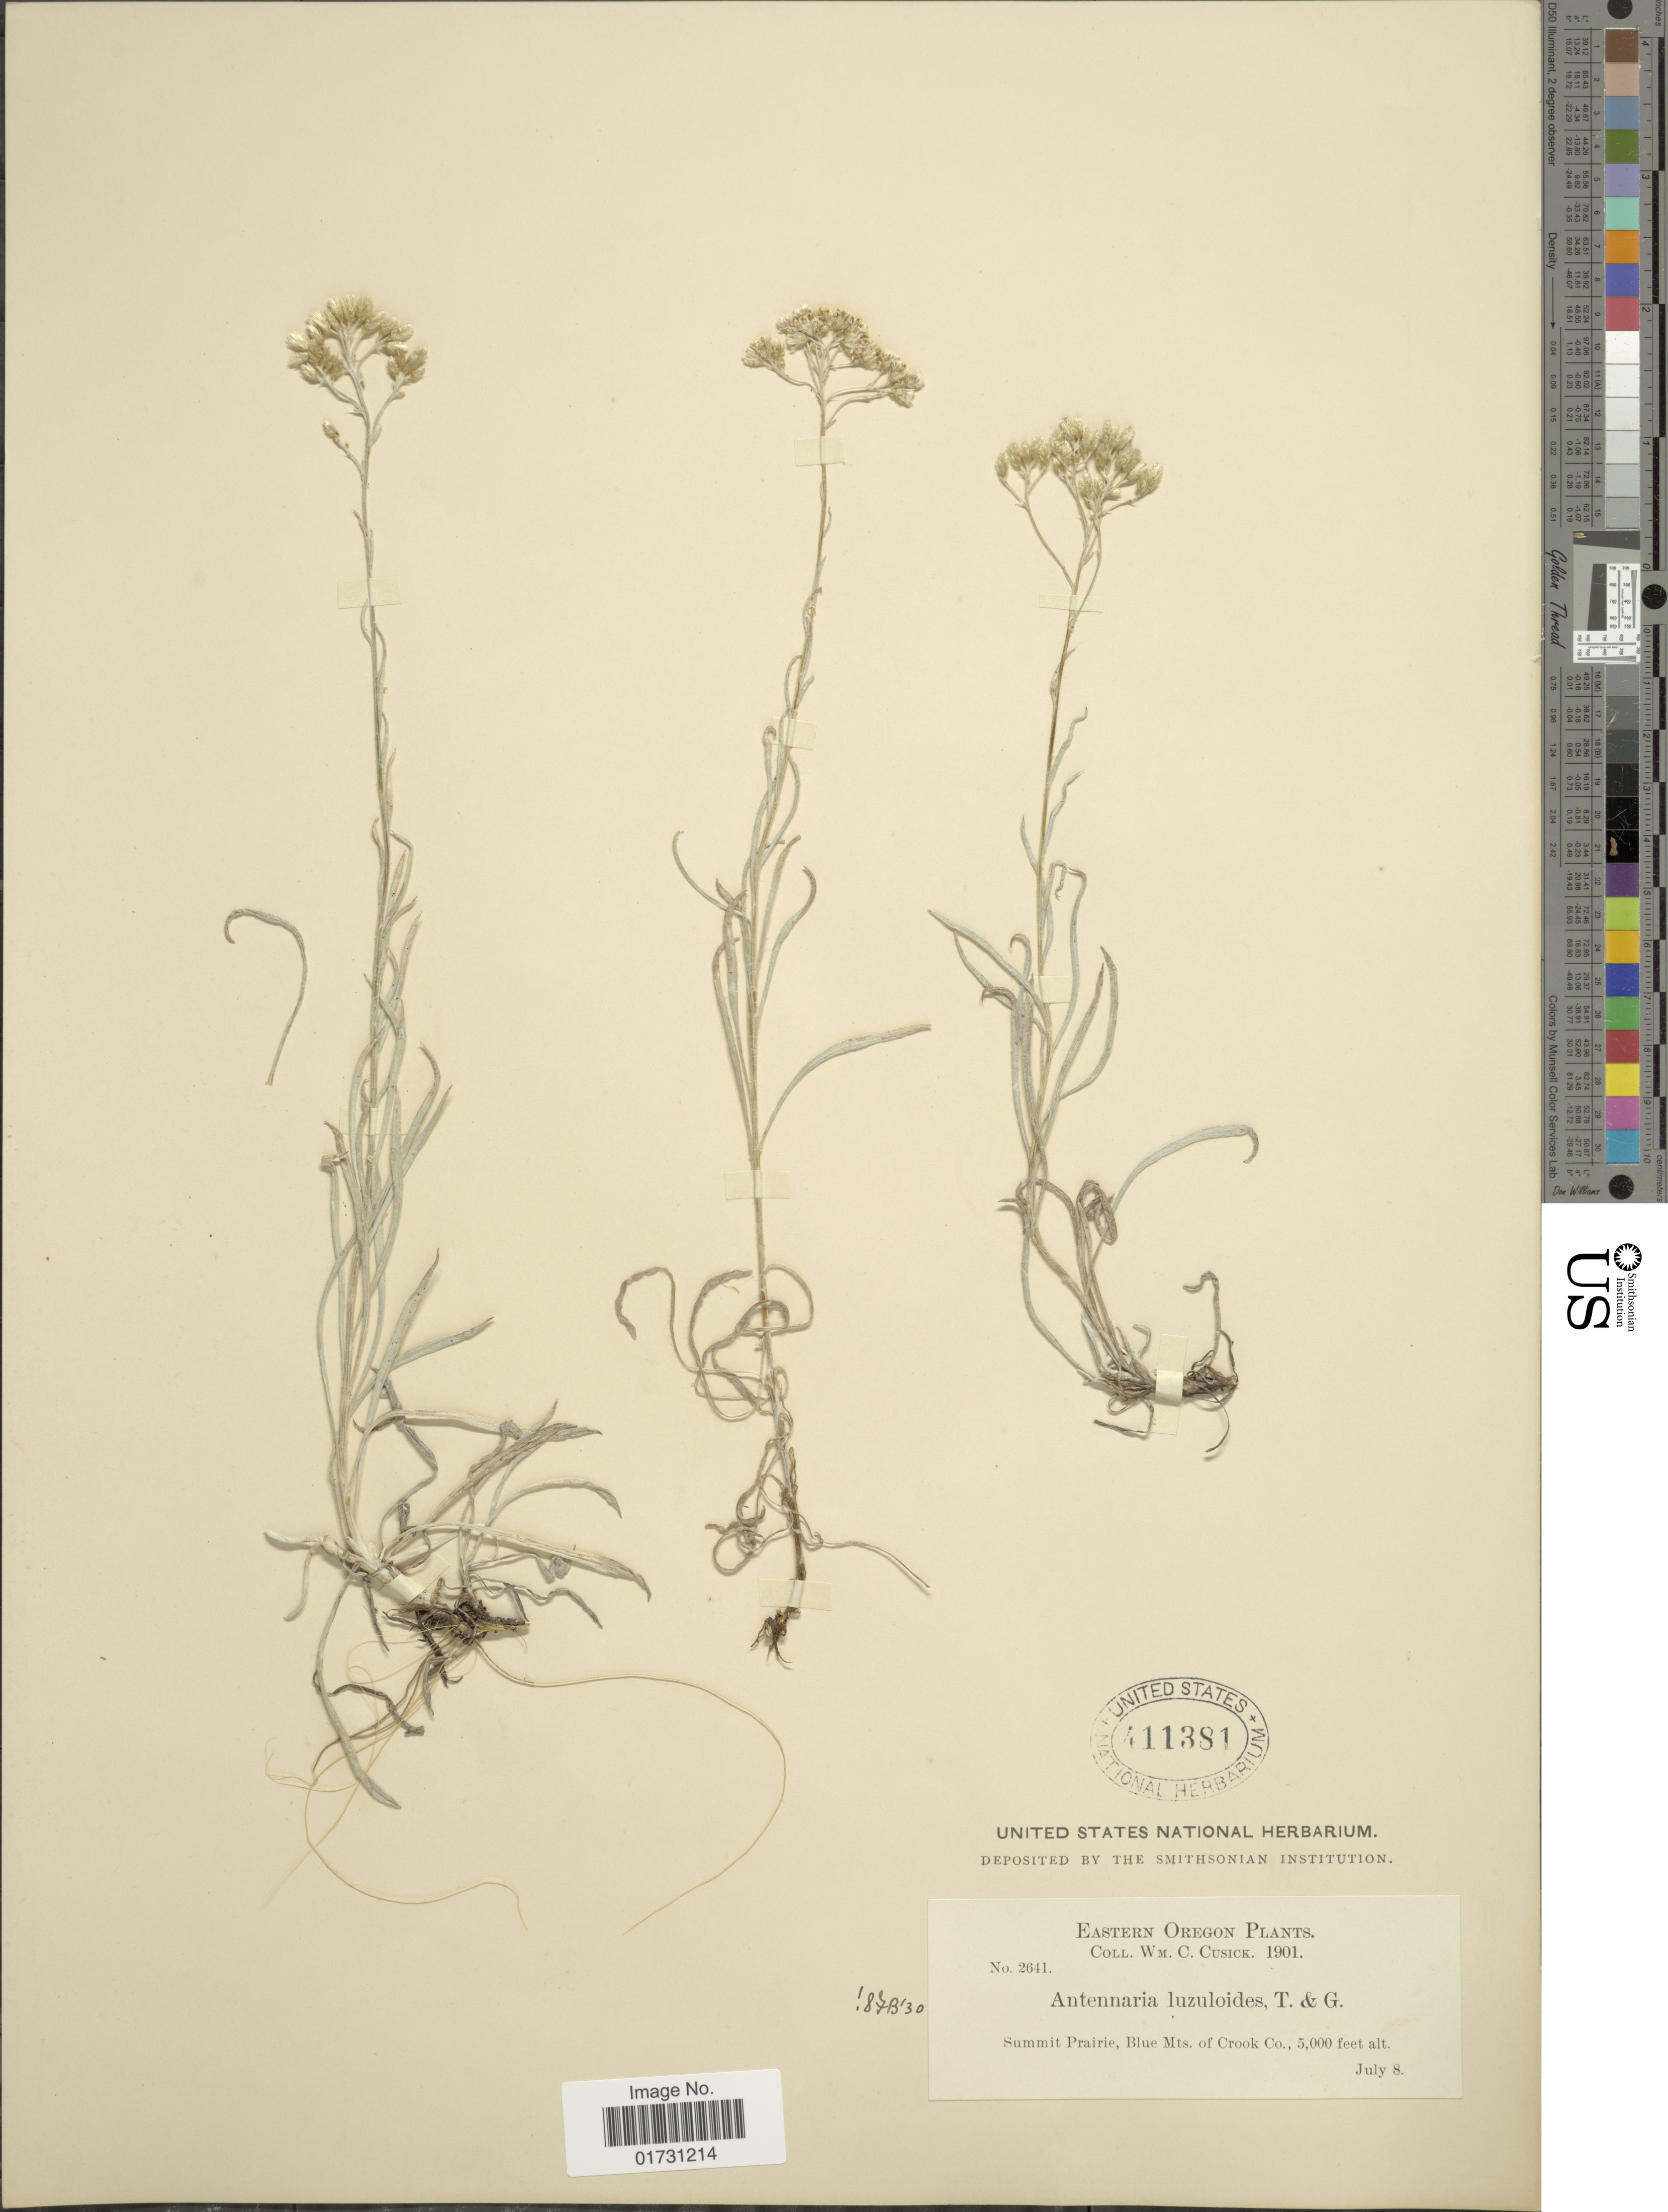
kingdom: Plantae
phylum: Tracheophyta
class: Magnoliopsida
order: Asterales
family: Asteraceae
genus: Antennaria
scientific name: Antennaria luzuloides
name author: Torr. & A. Gray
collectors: W. C. Cusick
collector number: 2641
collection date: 1901-07-08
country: United States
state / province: Oregon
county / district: Crook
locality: Eastern Oregon, Summit Prairie, Blue Mts., Of Crook Co.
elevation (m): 1524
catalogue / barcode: US 411381